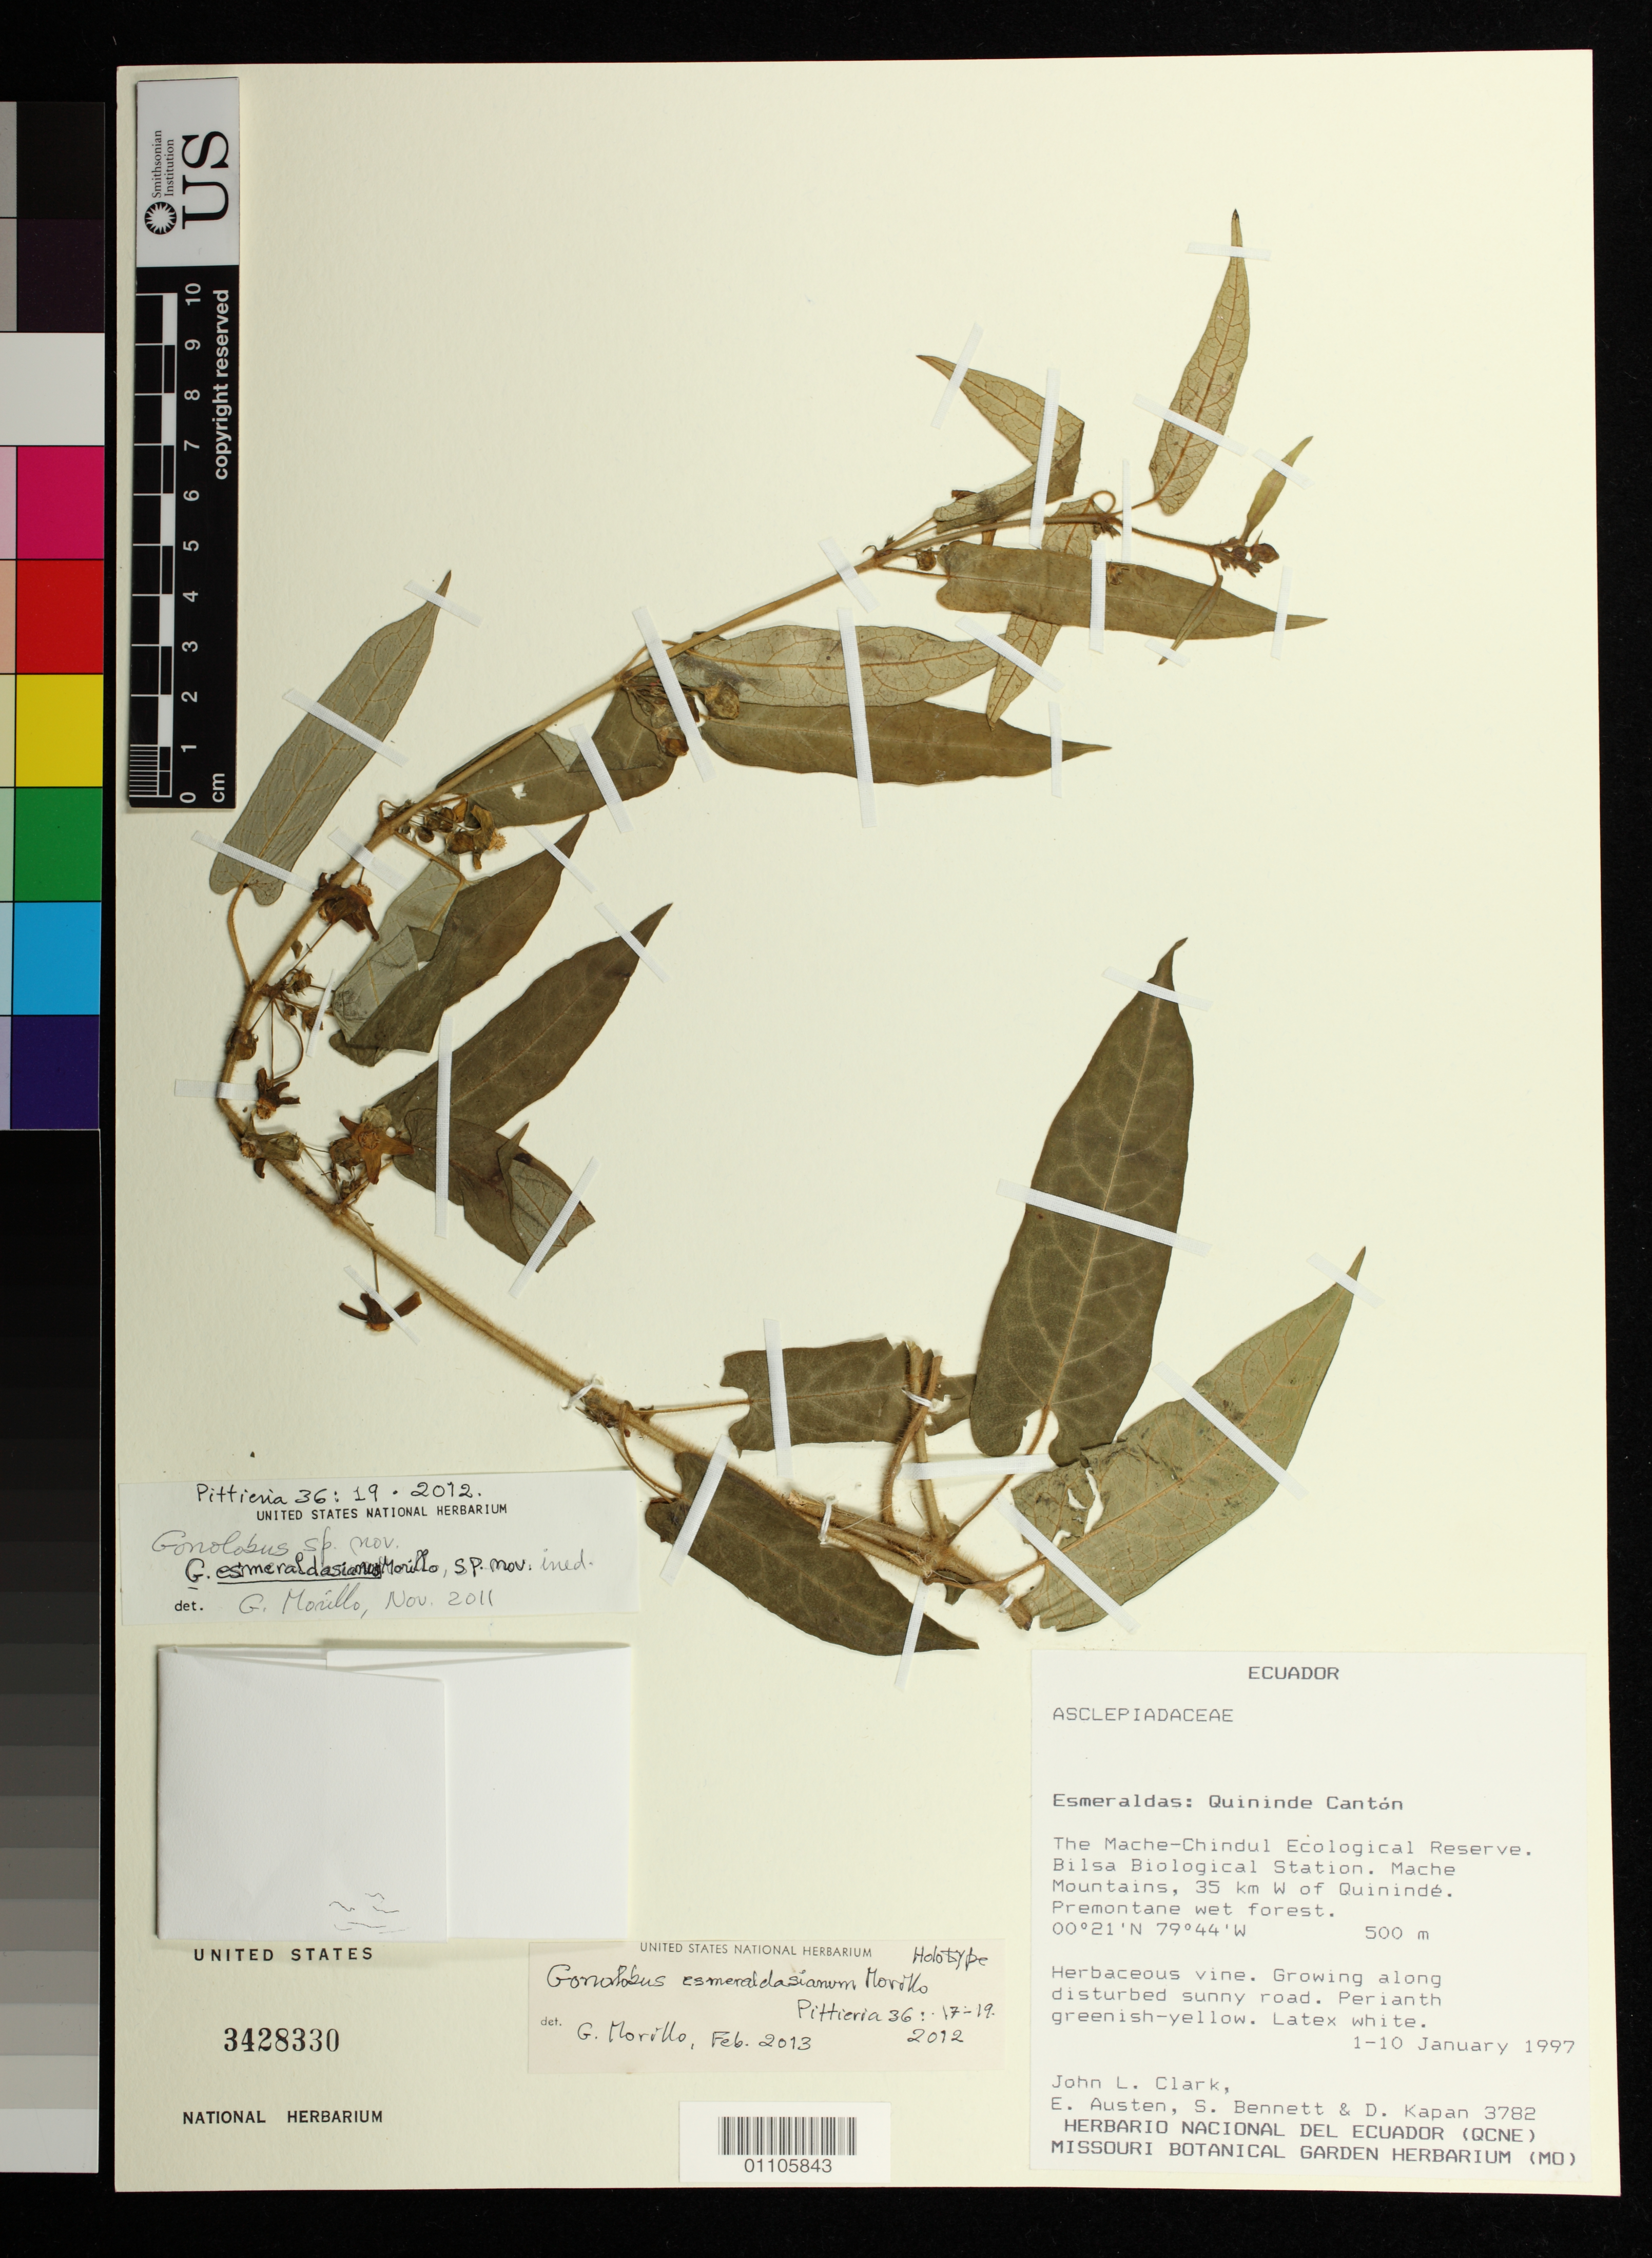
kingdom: Plantae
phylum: Tracheophyta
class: Magnoliopsida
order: Gentianales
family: Apocynaceae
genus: Gonolobus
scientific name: Gonolobus esmeraldasianum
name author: Morillo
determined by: Morillo, G. N.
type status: Holotype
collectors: J. L. Clark, E. Austen, S. Bennett & D. Kapan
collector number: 3782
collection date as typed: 01 Jan 1997 to 10 Jan 1997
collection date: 1997-01-01/1997-01-10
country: Ecuador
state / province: Esmeraldas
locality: Esmeraldas: Quininde Cantón. The Mache-Chindul Ecological Reserve. Bilsa Biological Station. Mache Mountains, 35 km W of Quininde.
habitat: Premontane wet forest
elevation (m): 500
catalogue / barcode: US 3428330